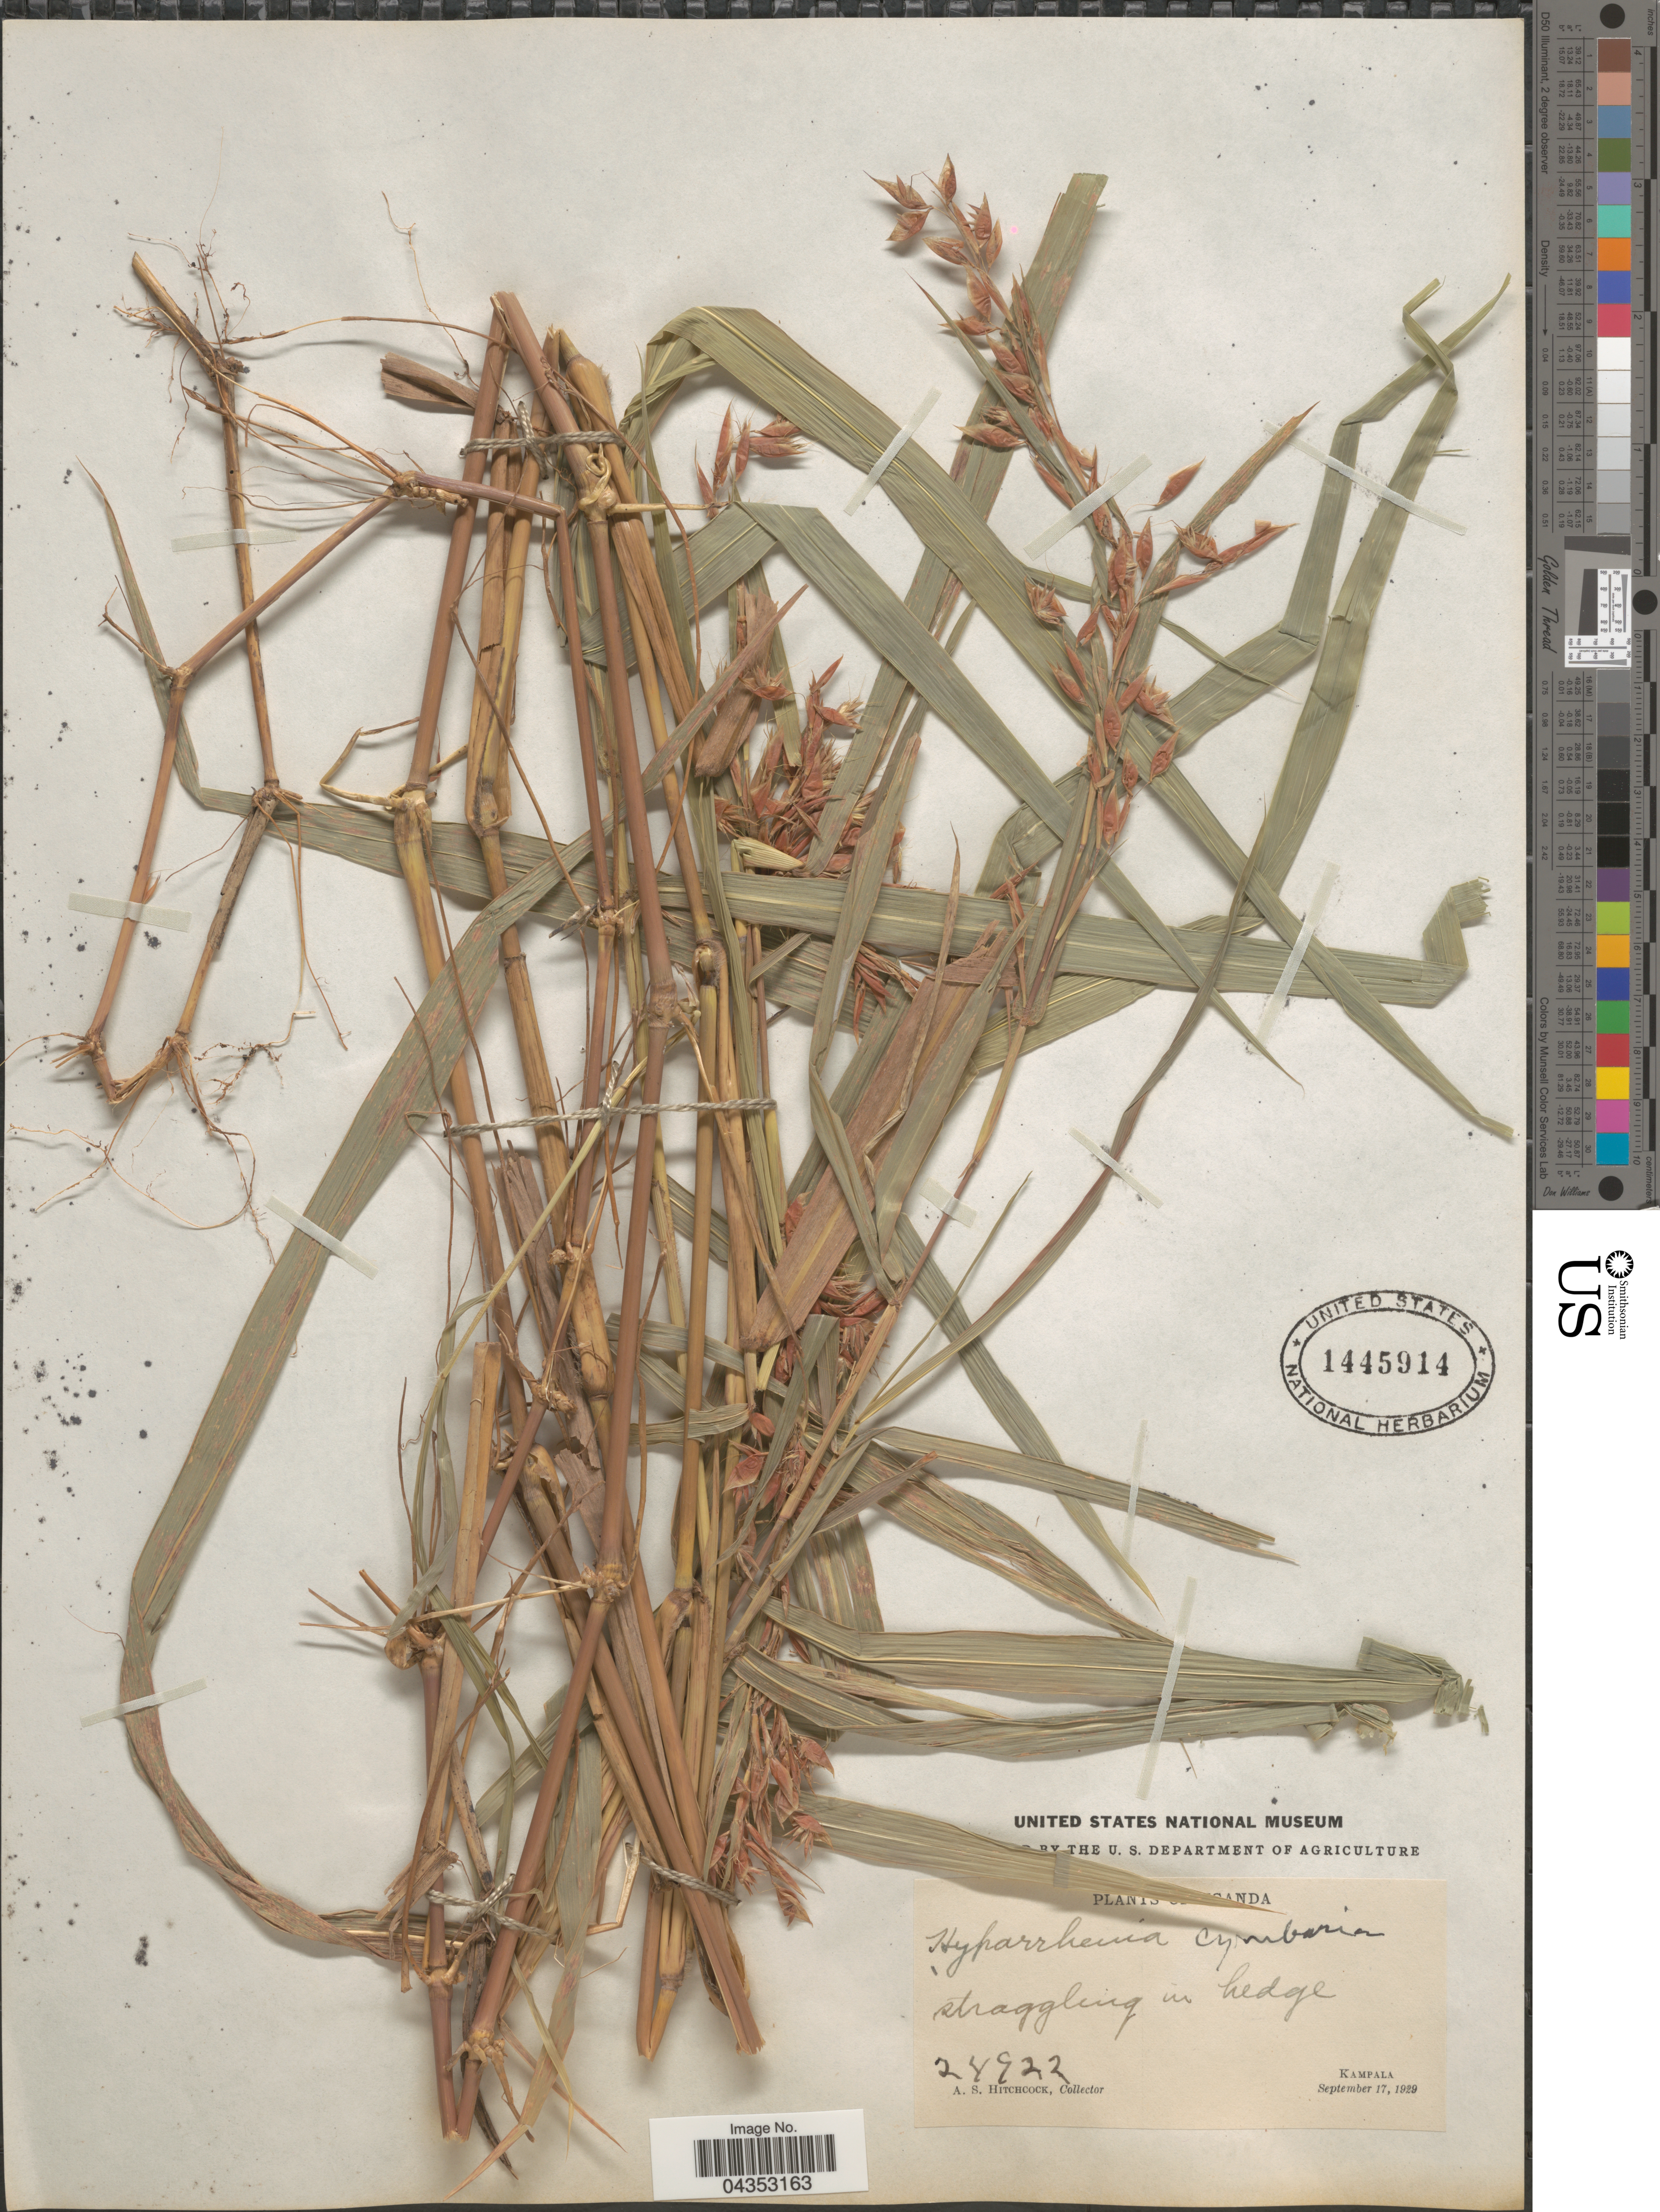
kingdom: Plantae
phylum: Tracheophyta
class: Liliopsida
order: Poales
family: Poaceae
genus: Hyparrhenia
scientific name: Hyparrhenia cymbaria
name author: (L.) Stapf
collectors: A. S. Hitchcock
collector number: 24922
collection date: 1929-09-17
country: Uganda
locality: Straggling in hedge. Kampala.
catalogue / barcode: US 1445914